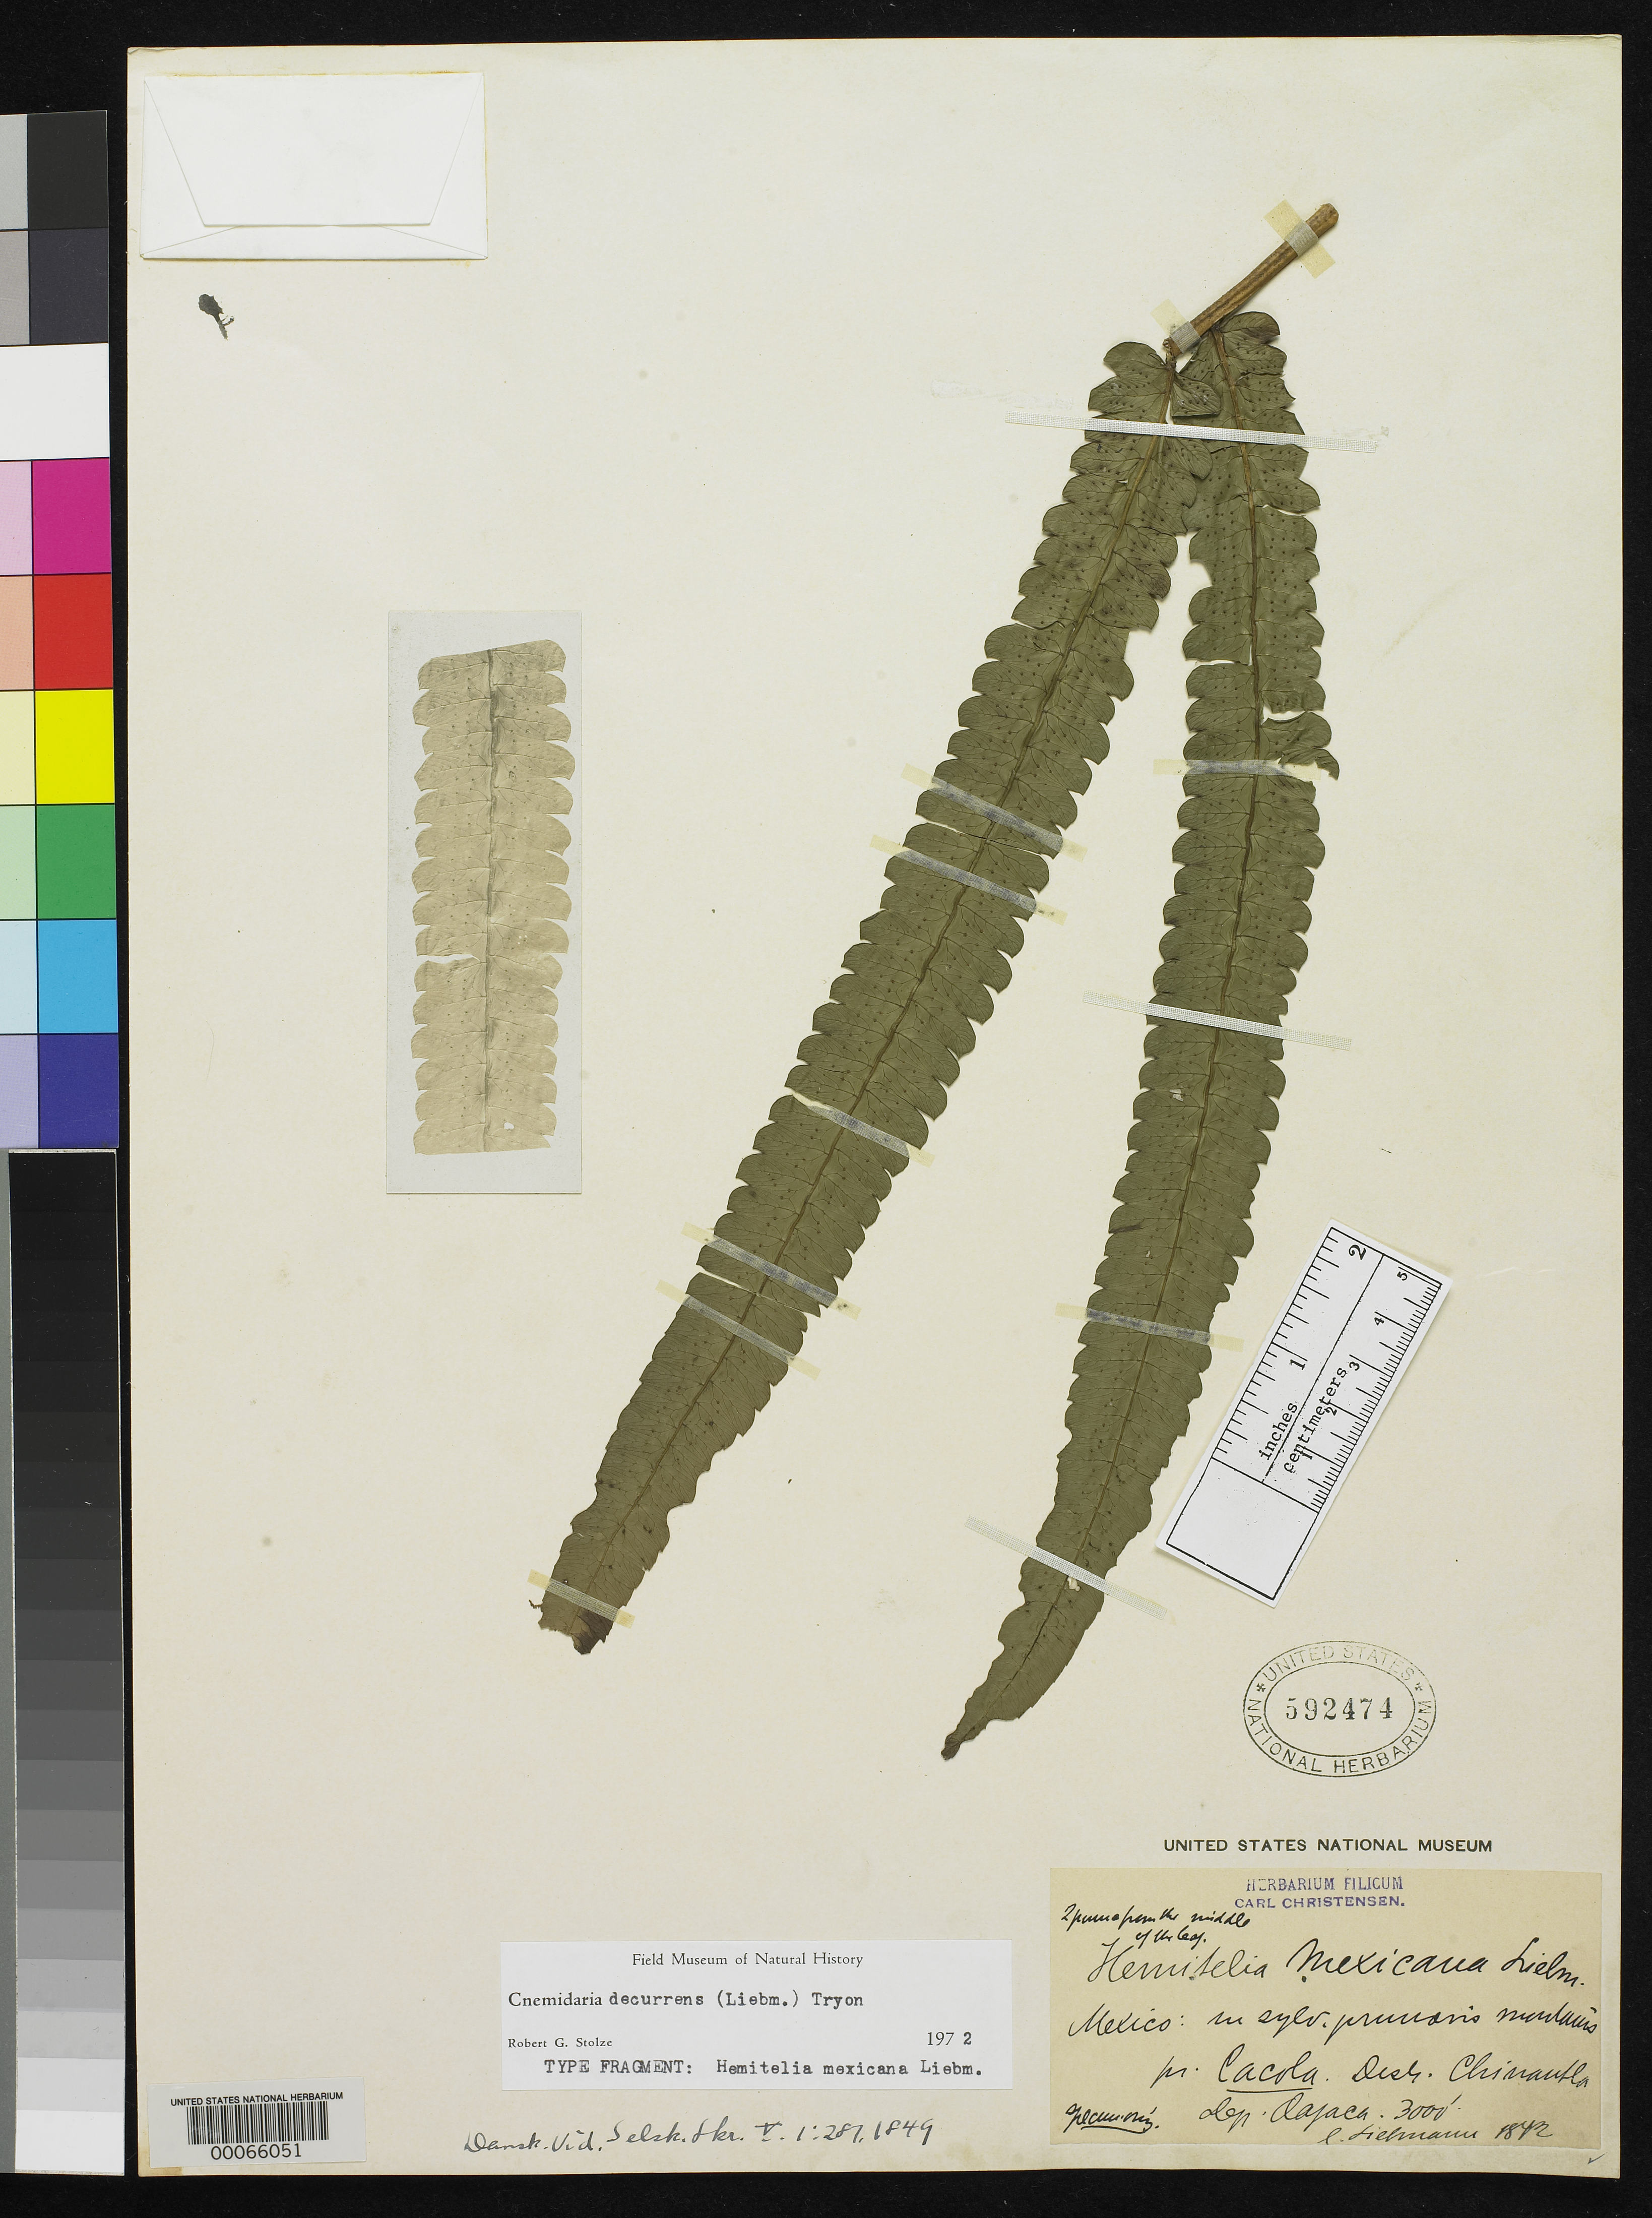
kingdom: Plantae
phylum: Tracheophyta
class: Polypodiopsida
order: Cyatheales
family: Cyatheaceae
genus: Hemitelia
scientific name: Hemitelia mexicana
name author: Liebm.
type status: Type Collection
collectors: F. M. Liebmann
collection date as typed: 1842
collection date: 1842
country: Mexico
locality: E of Monserrat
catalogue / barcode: US 592474